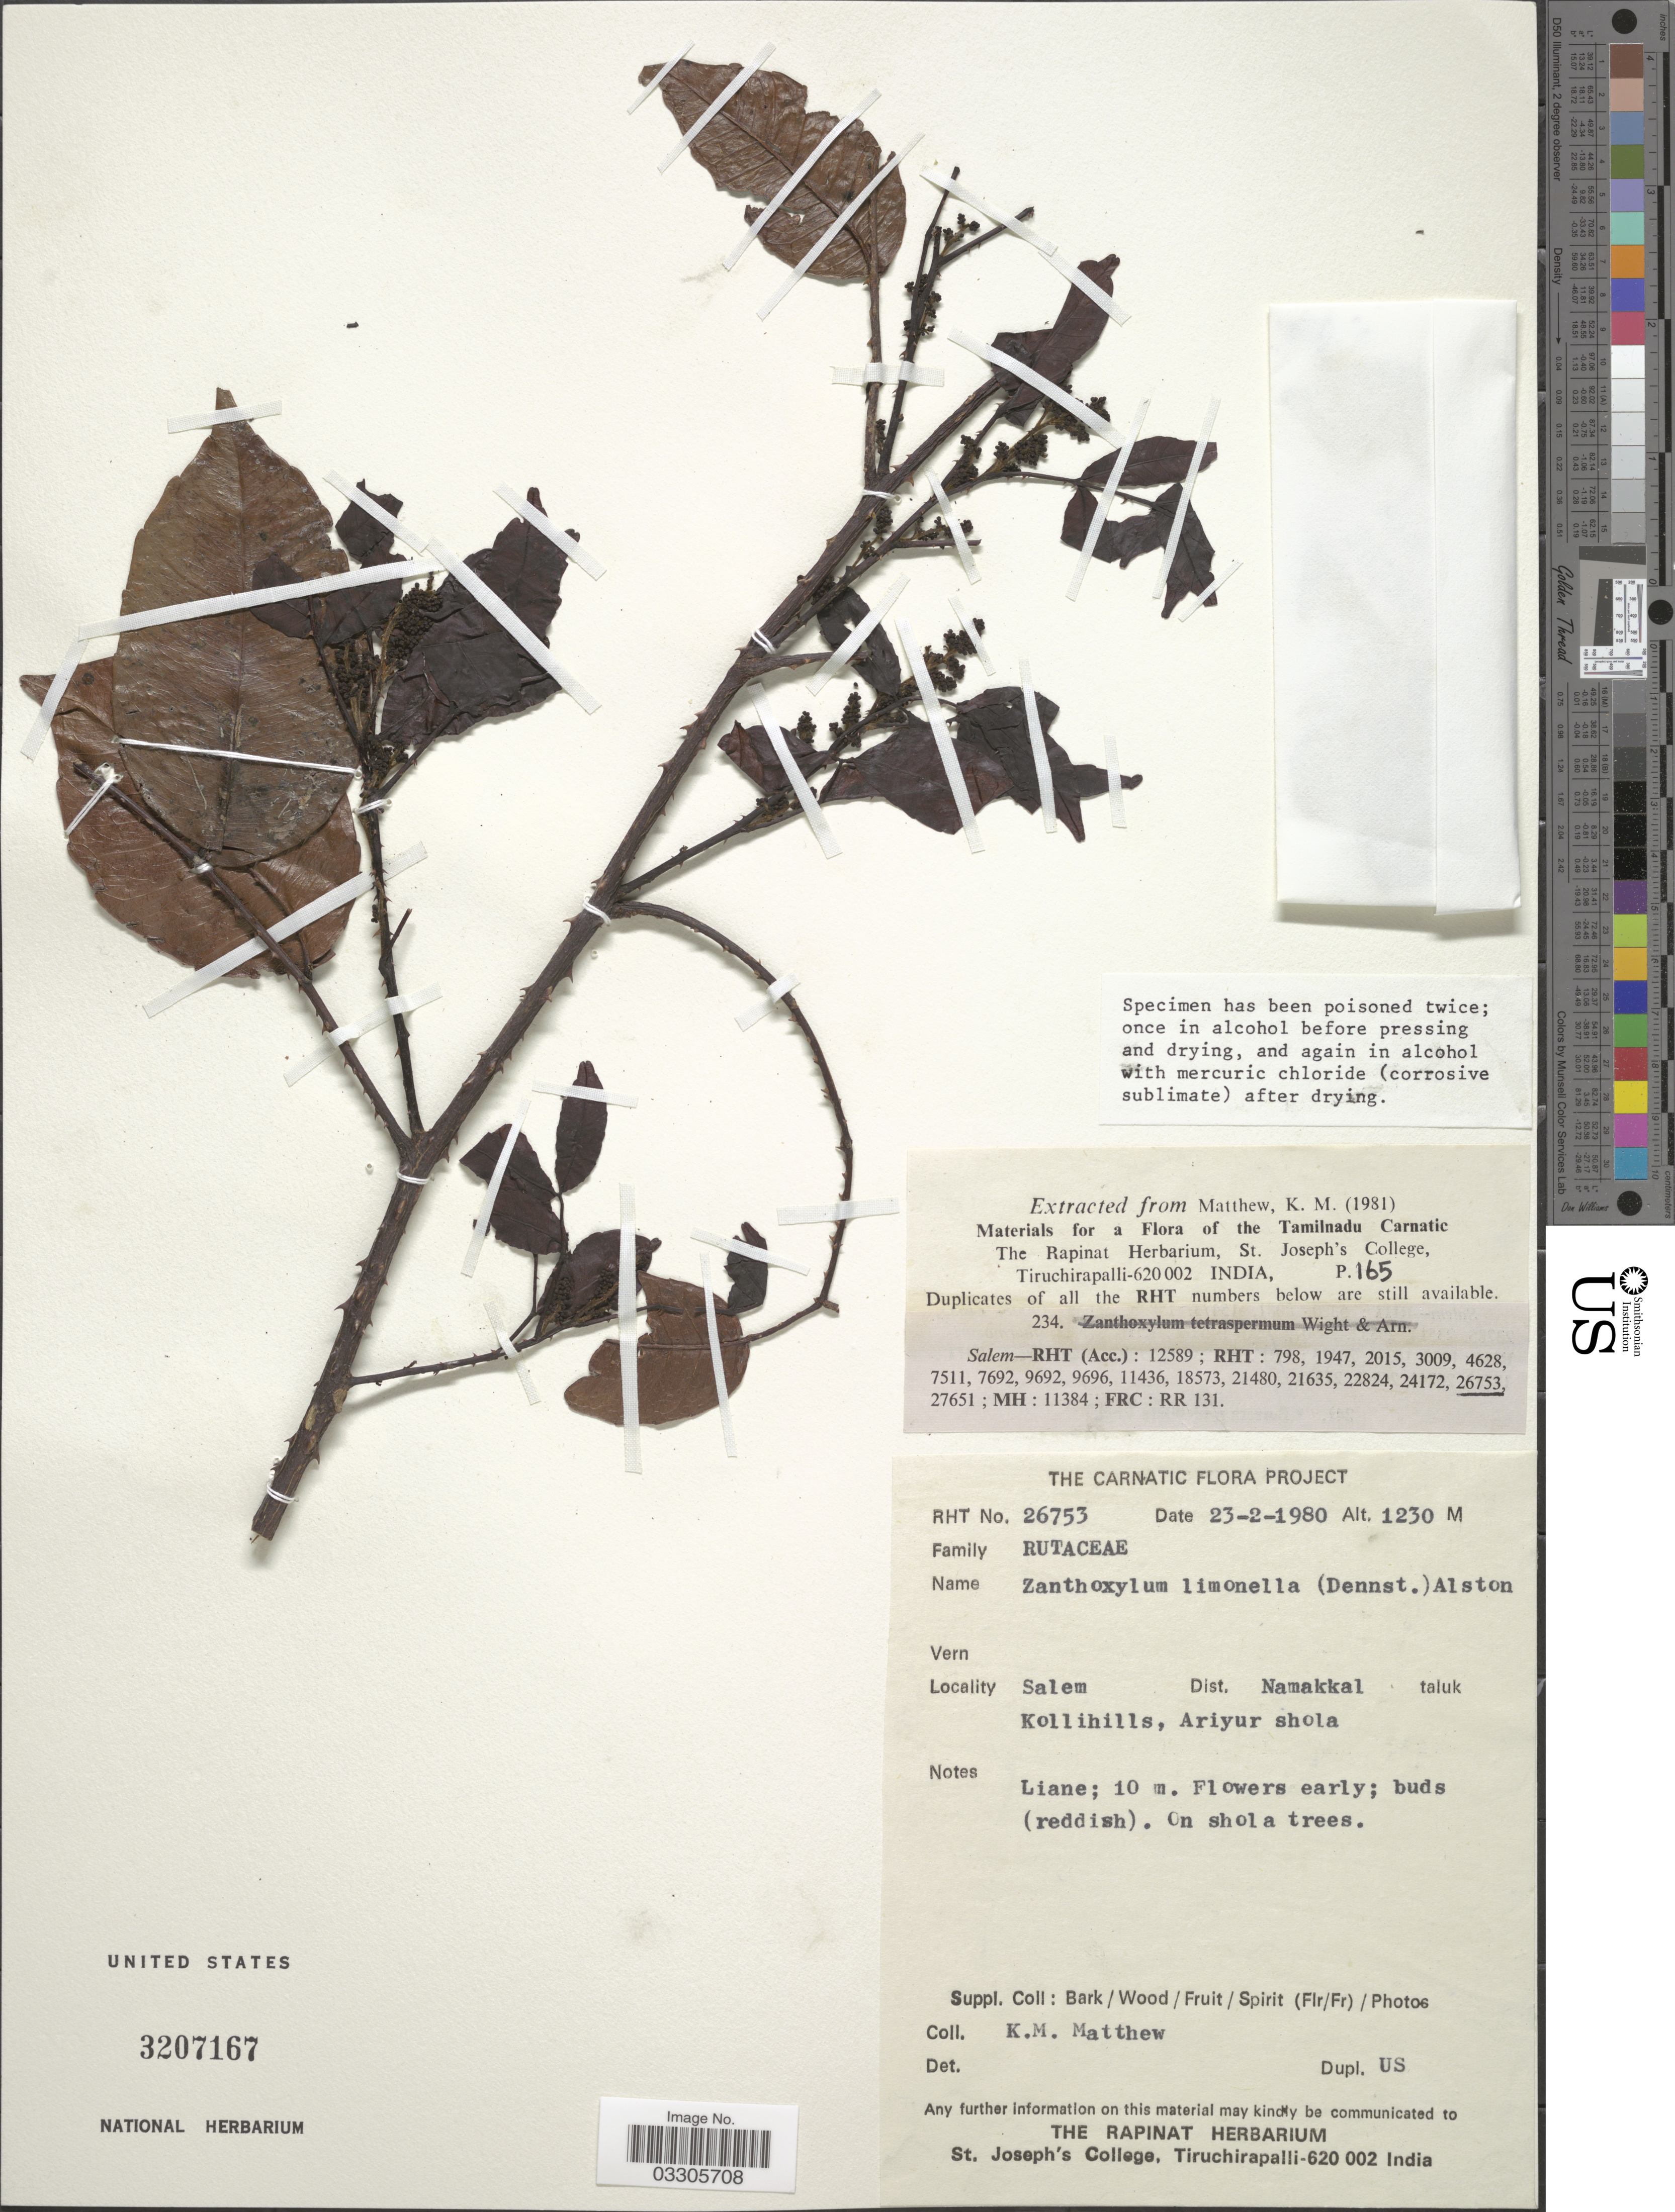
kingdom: Plantae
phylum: Tracheophyta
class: Magnoliopsida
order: Sapindales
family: Rutaceae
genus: Zanthoxylum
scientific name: Zanthoxylum limonella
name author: (Dennst.) Alston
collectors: K. M. Matthew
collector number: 26753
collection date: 1980-02-23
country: India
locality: Salem Dist. Namakkal taluk, Kollihills, Ariyur shola.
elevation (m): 1230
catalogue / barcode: US 3207167